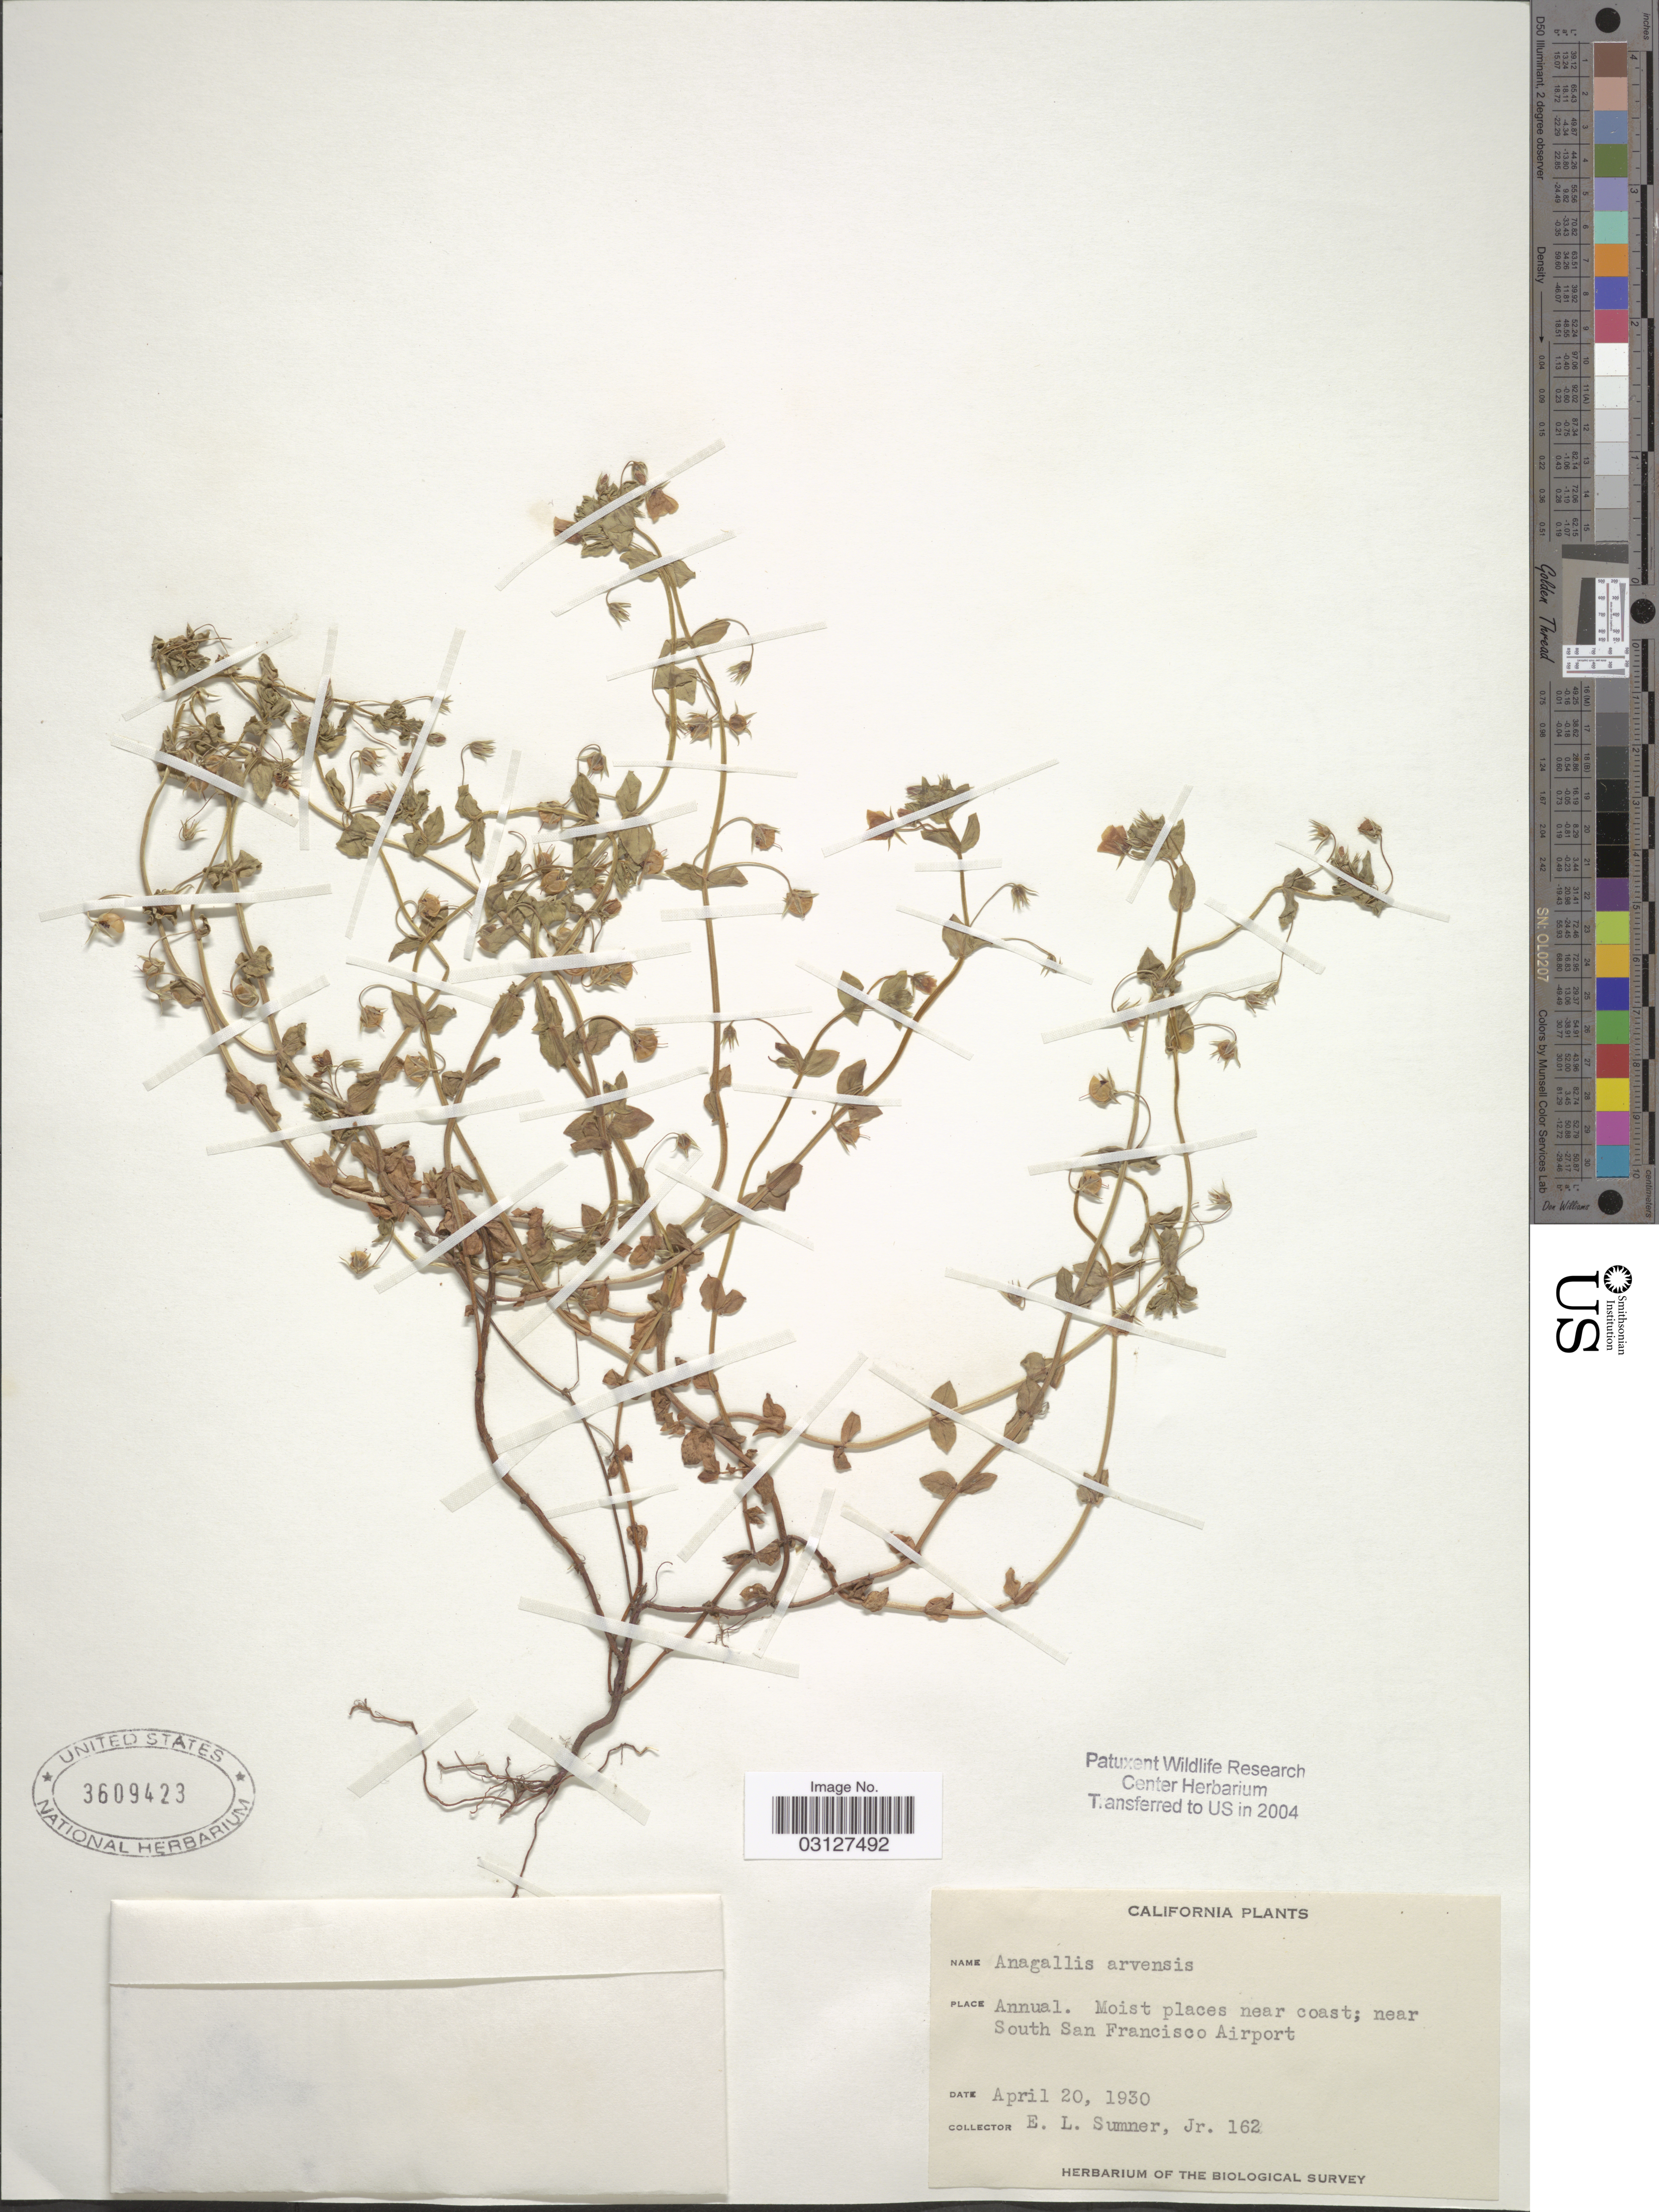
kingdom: Plantae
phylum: Tracheophyta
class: Magnoliopsida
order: Ericales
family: Primulaceae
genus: Anagallis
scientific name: Anagallis arvensis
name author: L.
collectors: E. Sumner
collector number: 162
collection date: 1930-04-20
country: United States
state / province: California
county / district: San Francisco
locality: Near South San Francisco Airport.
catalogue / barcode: US 3609423